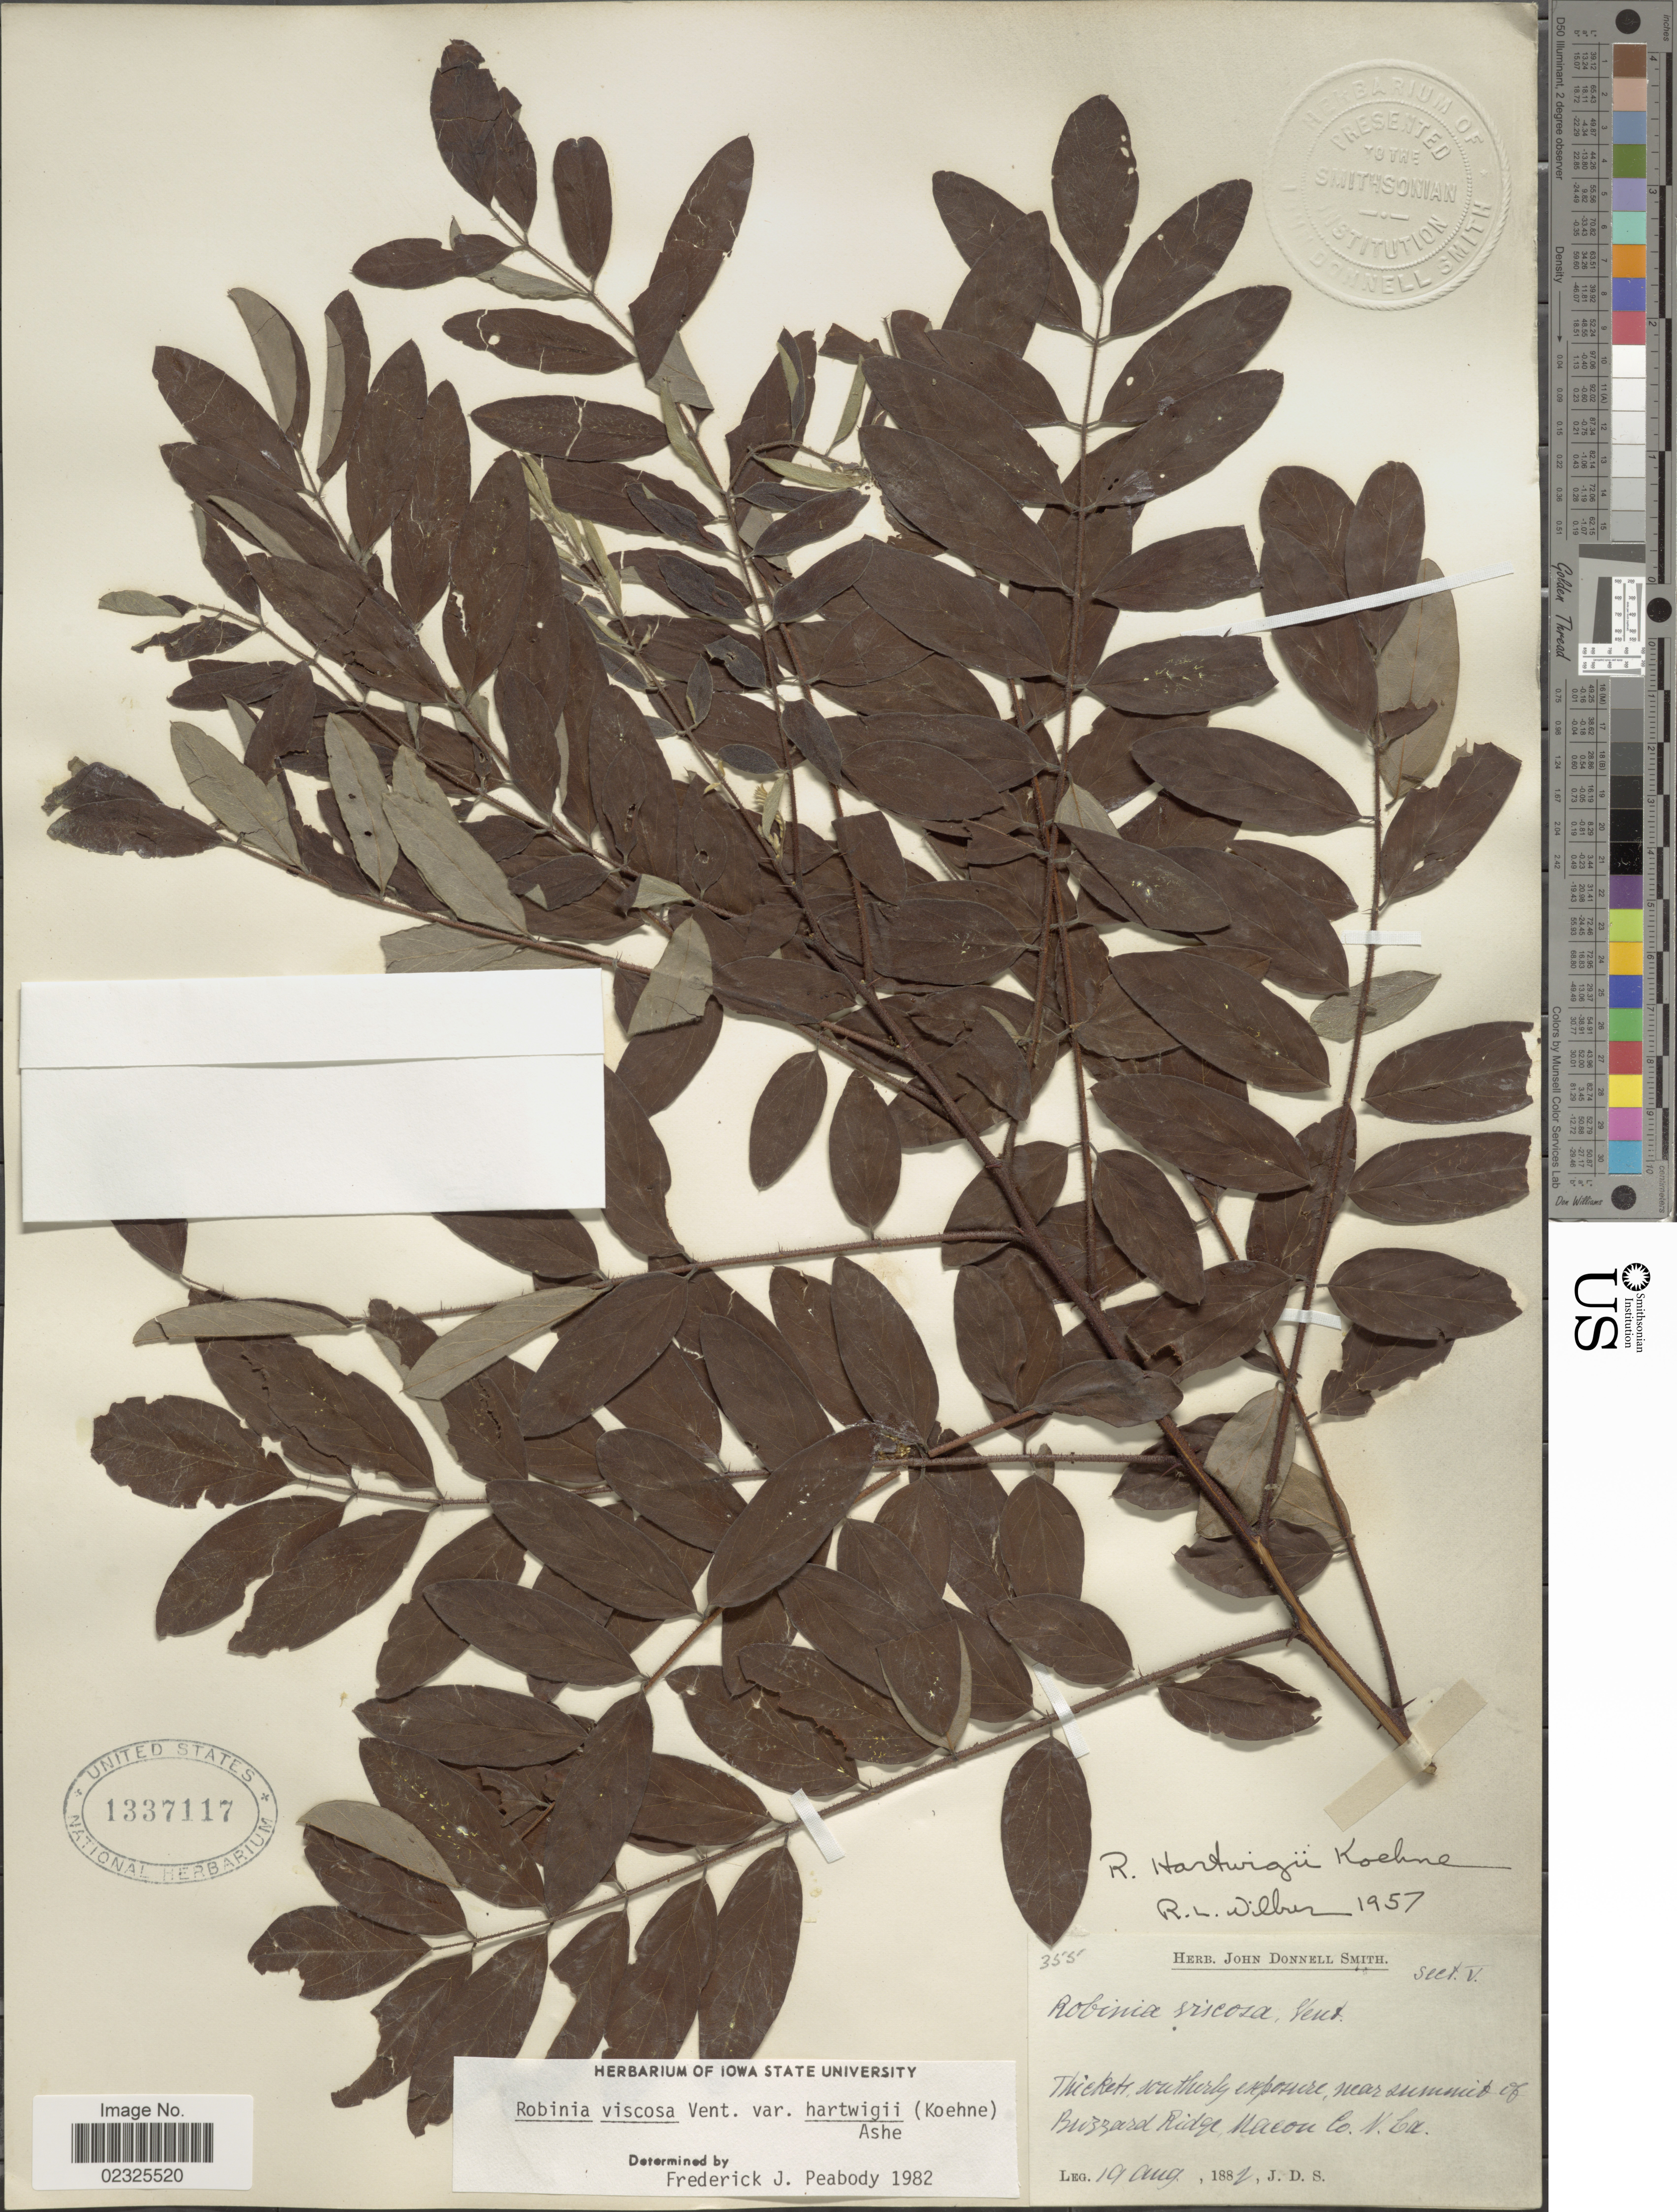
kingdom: Plantae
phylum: Tracheophyta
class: Magnoliopsida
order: Fabales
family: Fabaceae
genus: Robinia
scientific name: Robinia viscosa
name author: Vent.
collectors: J. Donnell Smith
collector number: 355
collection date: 1882-08-19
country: United States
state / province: North Carolina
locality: Thickets, southerly exposure, near summit of Buzzard Ridge Nacon Co.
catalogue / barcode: US 1337117